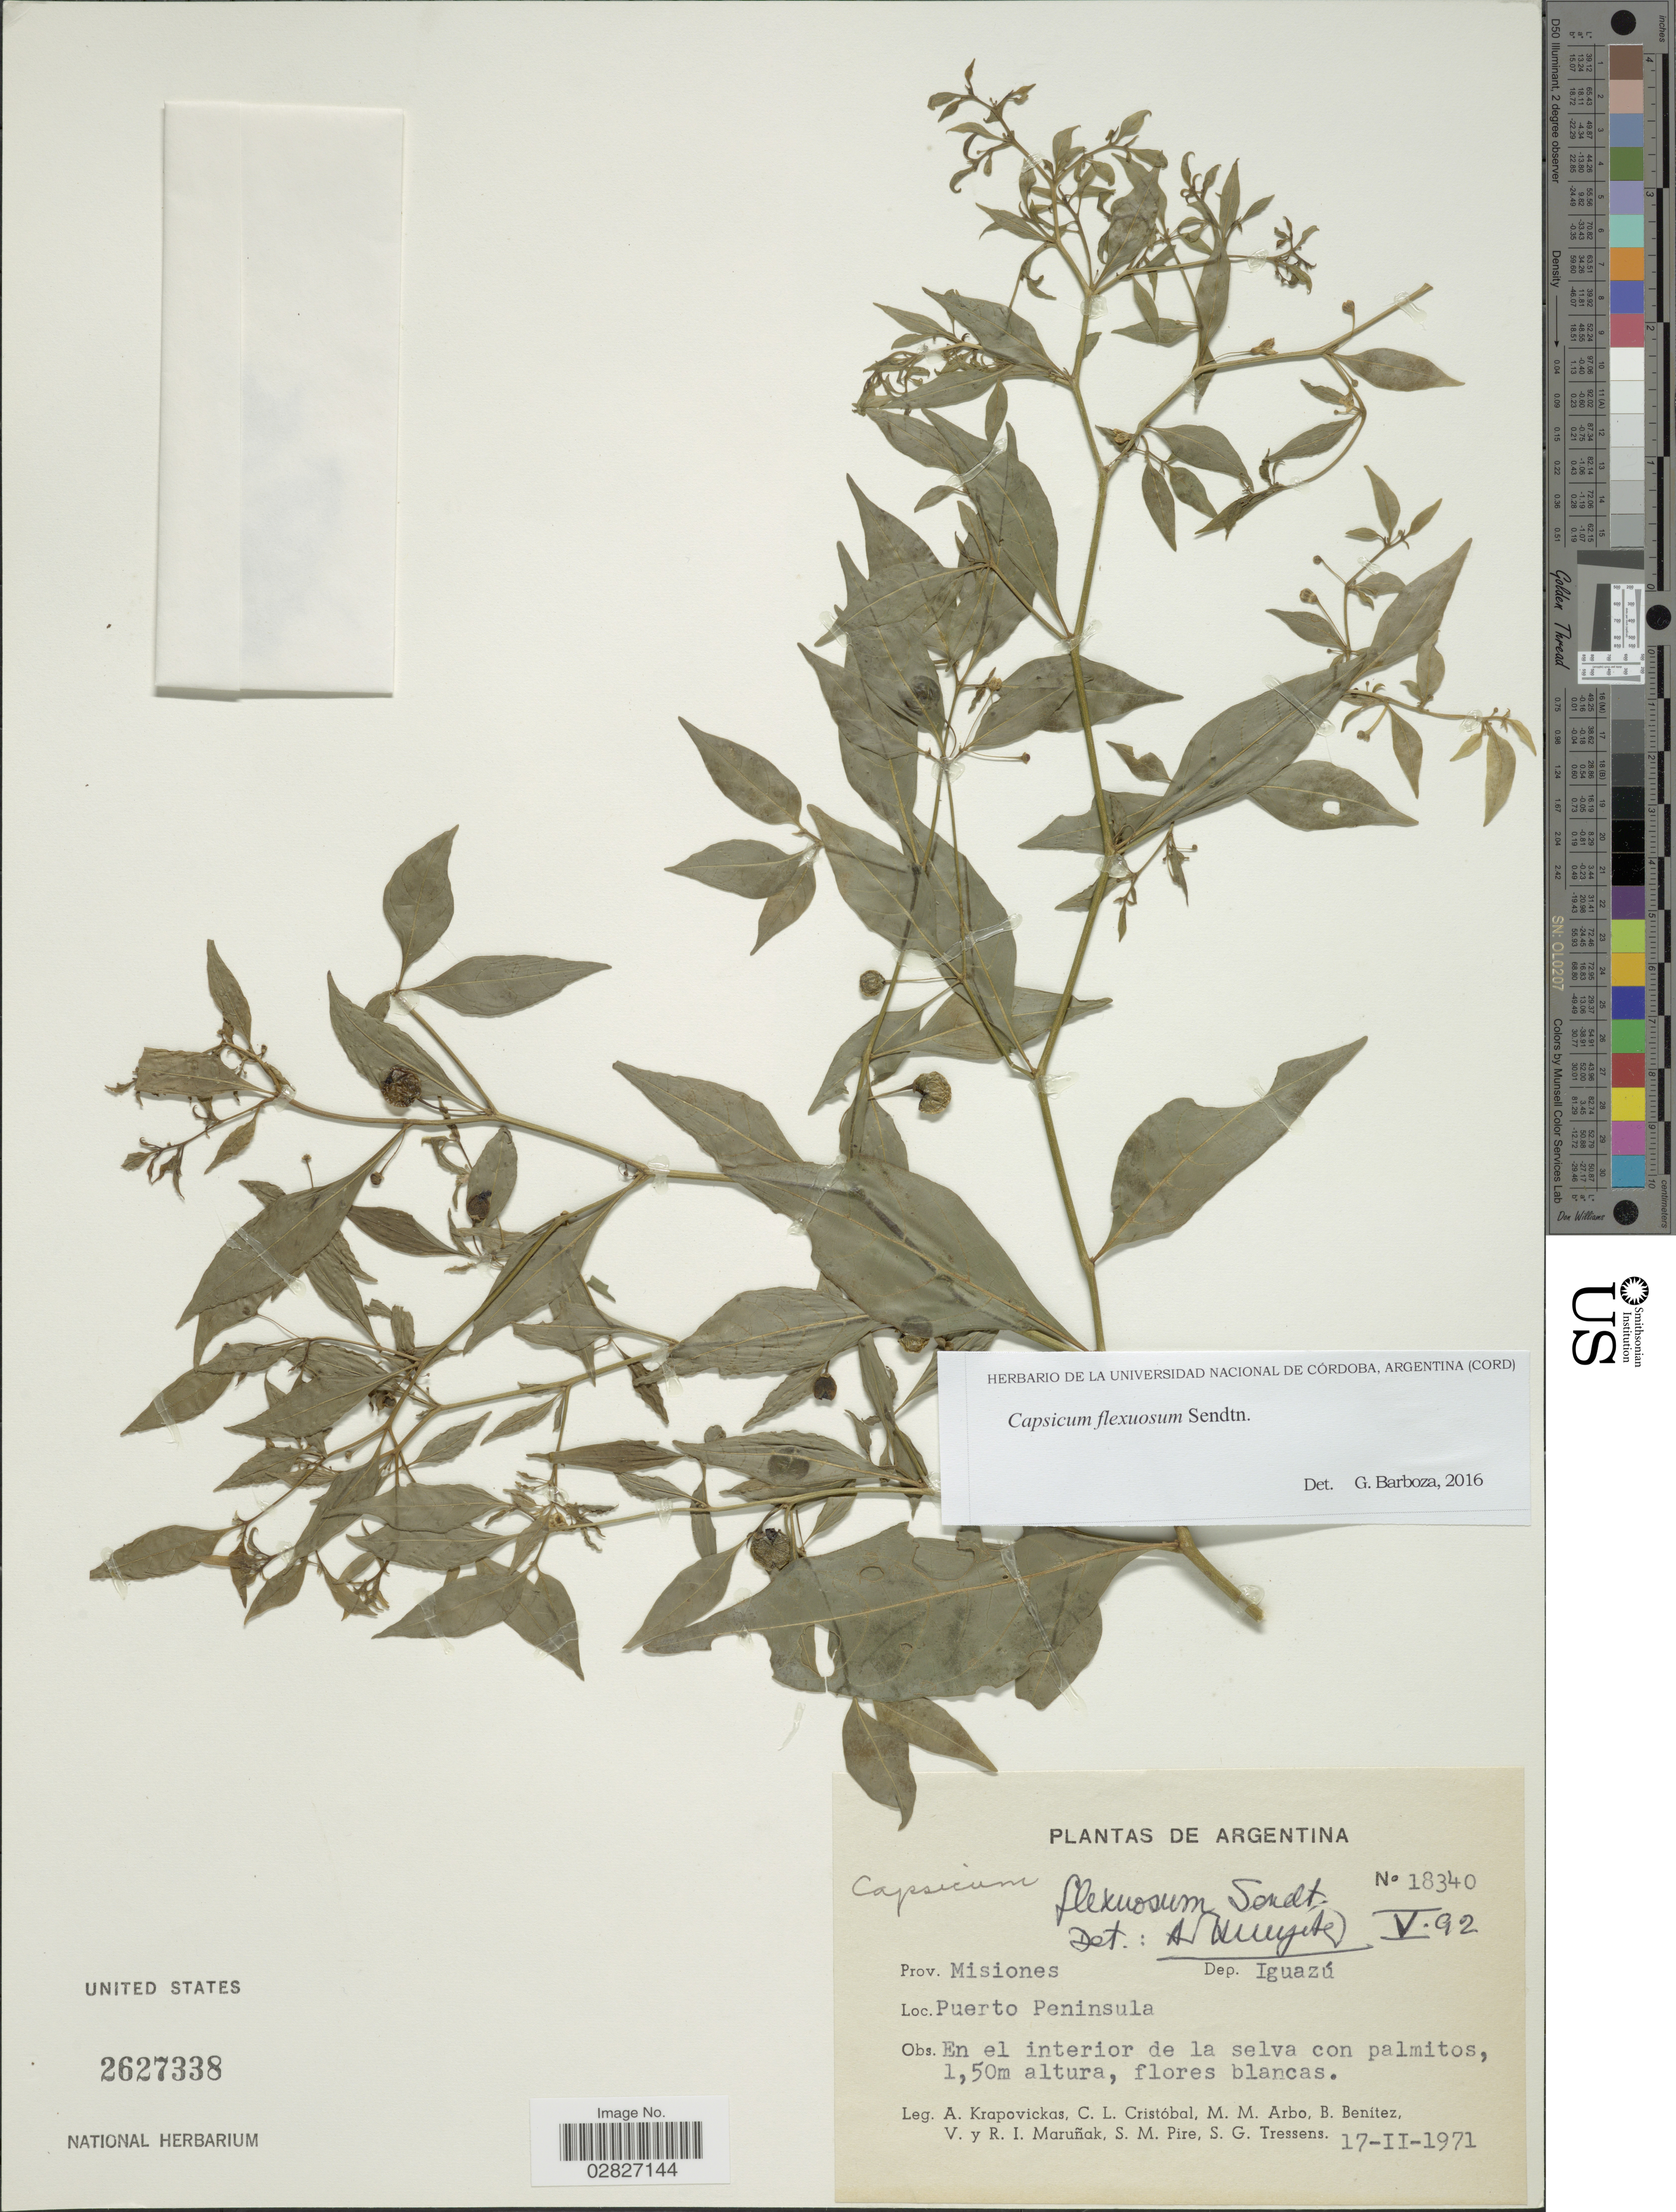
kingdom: Plantae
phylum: Tracheophyta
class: Magnoliopsida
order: Solanales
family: Solanaceae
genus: Capsicum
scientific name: Capsicum flexuosum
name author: Sendtn.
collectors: A. Karpovickas, C. L. Cristóbal, M. M. Arbo, B. Benítez & et al.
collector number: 18340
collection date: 1971-02-17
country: Argentina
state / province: Misiones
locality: Dep. Iguazú, Puerto Peninsula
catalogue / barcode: US 2627338